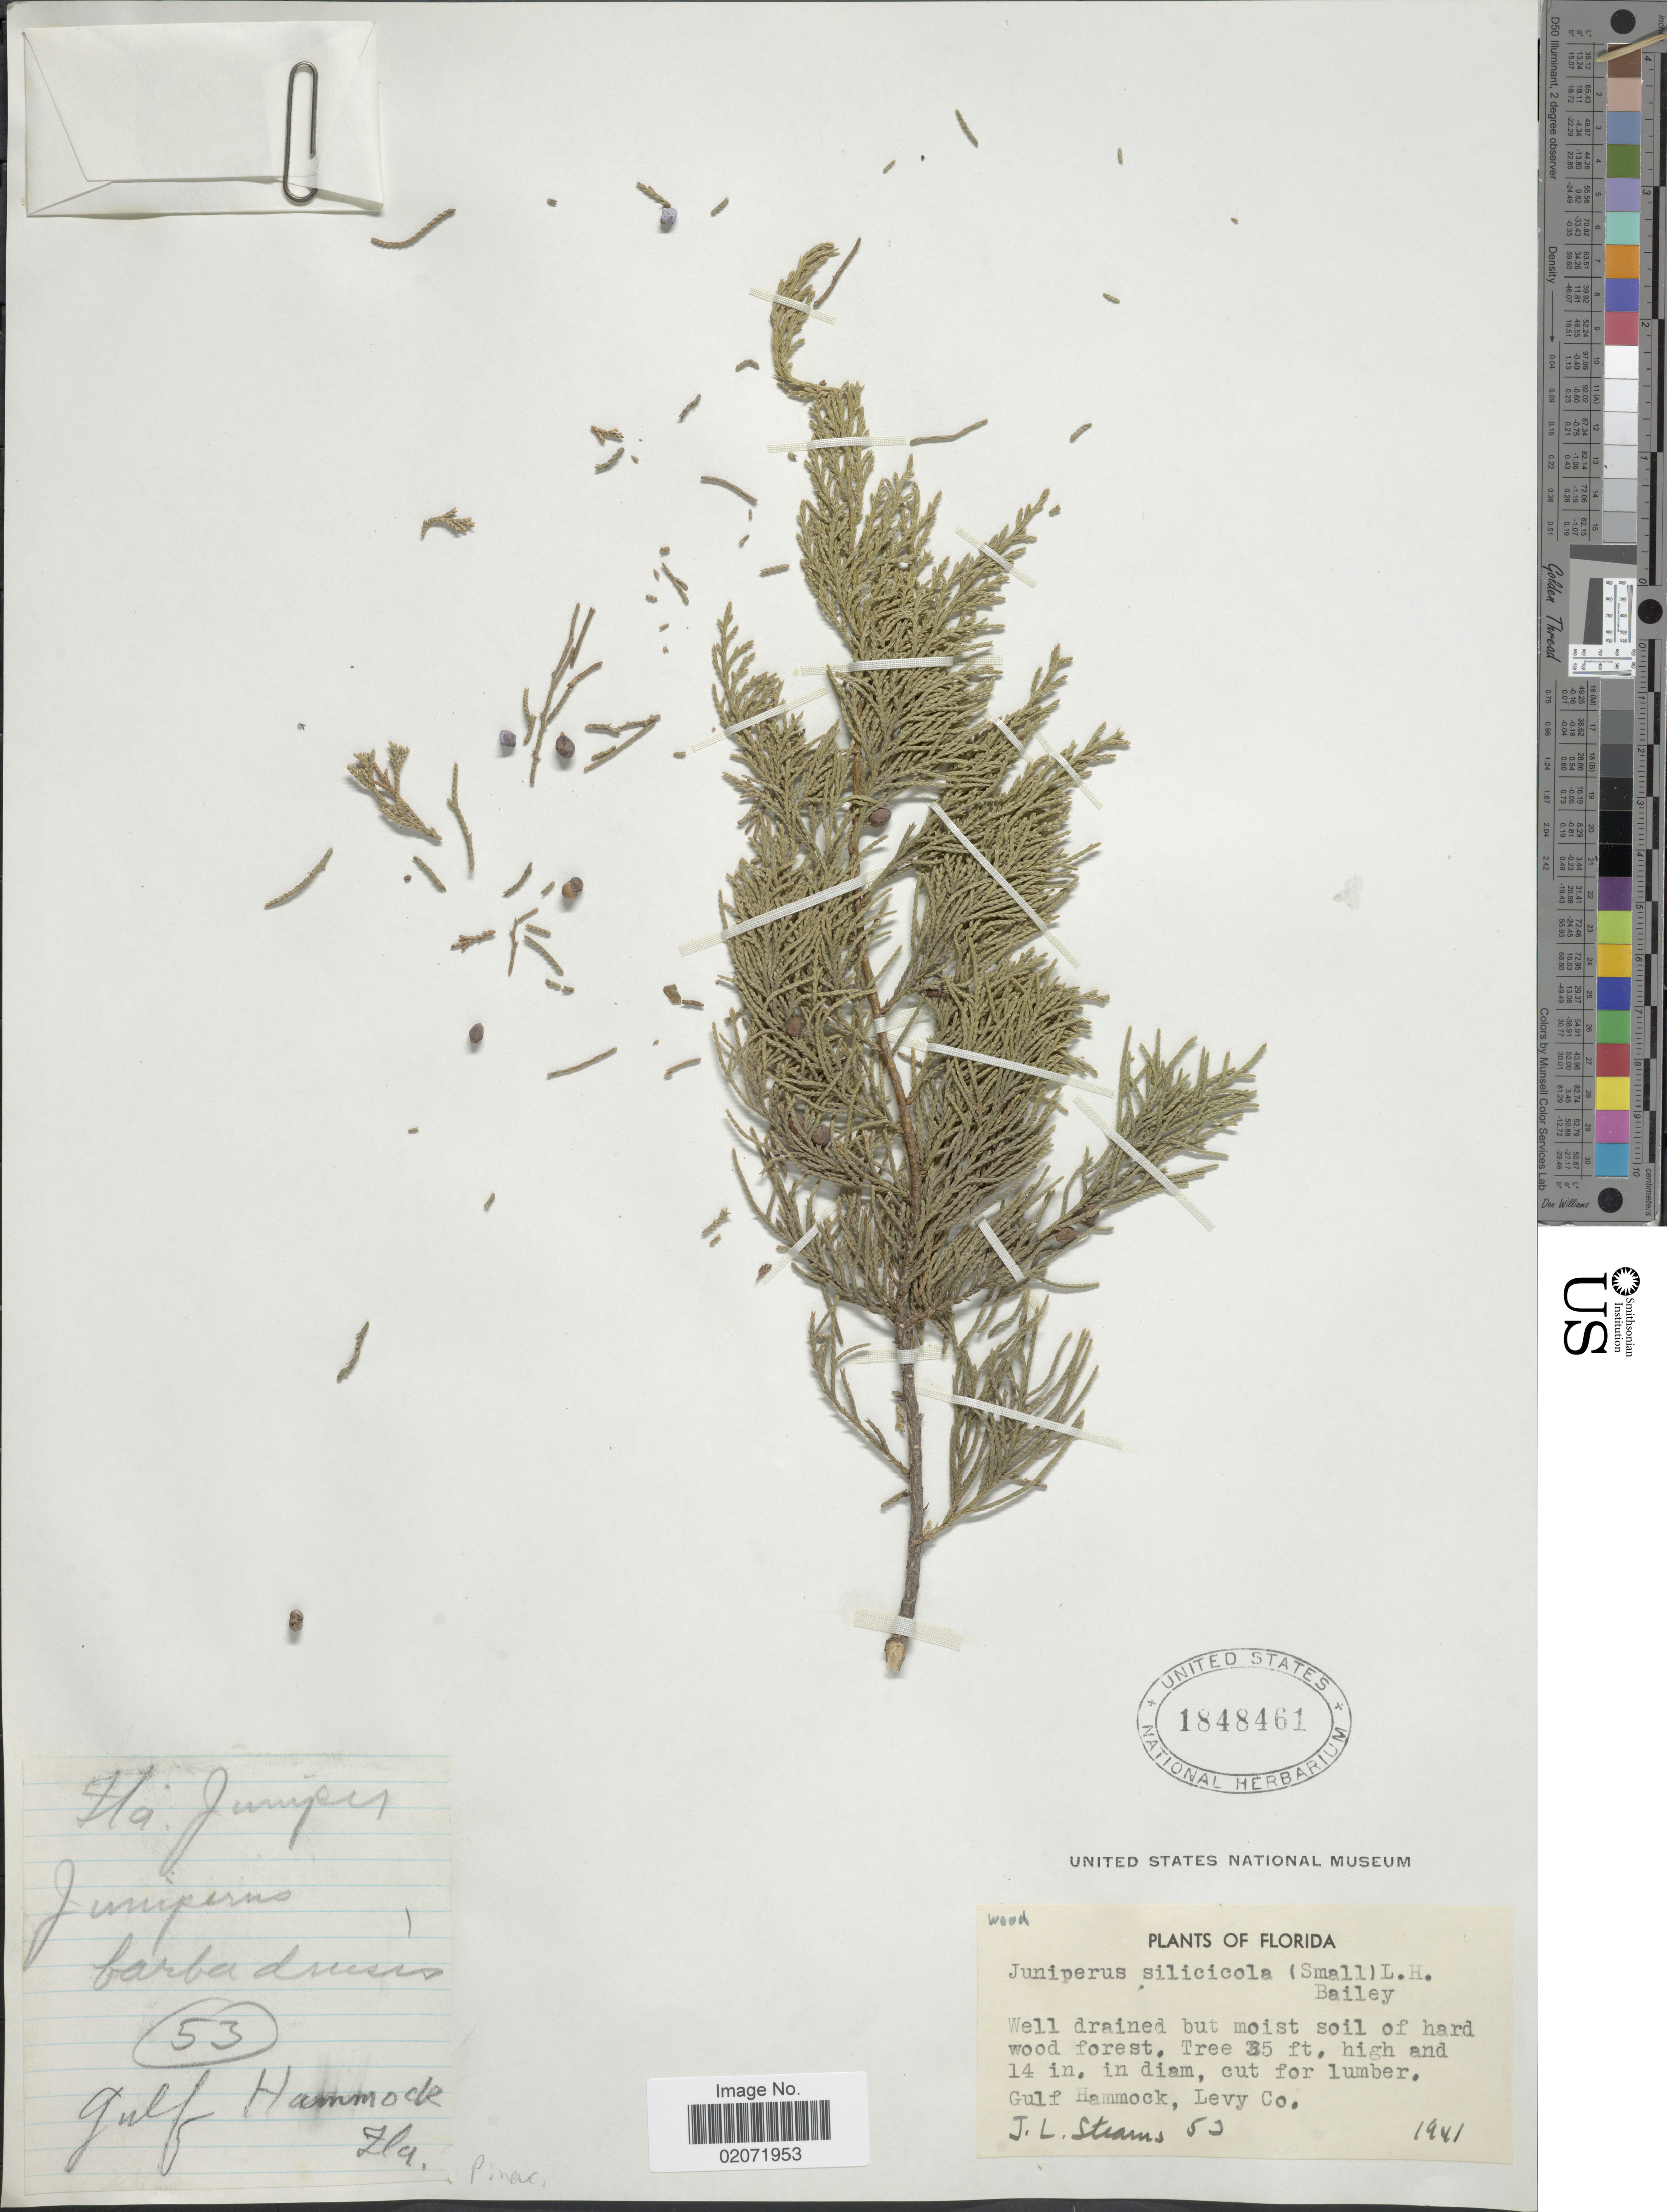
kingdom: Plantae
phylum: Tracheophyta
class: Pinopsida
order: Pinales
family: Cupressaceae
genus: Juniperus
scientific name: Juniperus silicicola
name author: (Small) L.H. Bailey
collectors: J. Stearns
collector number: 53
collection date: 1941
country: United States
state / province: Florida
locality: Gulf Hammock, Levy Co.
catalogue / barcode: US 1848461